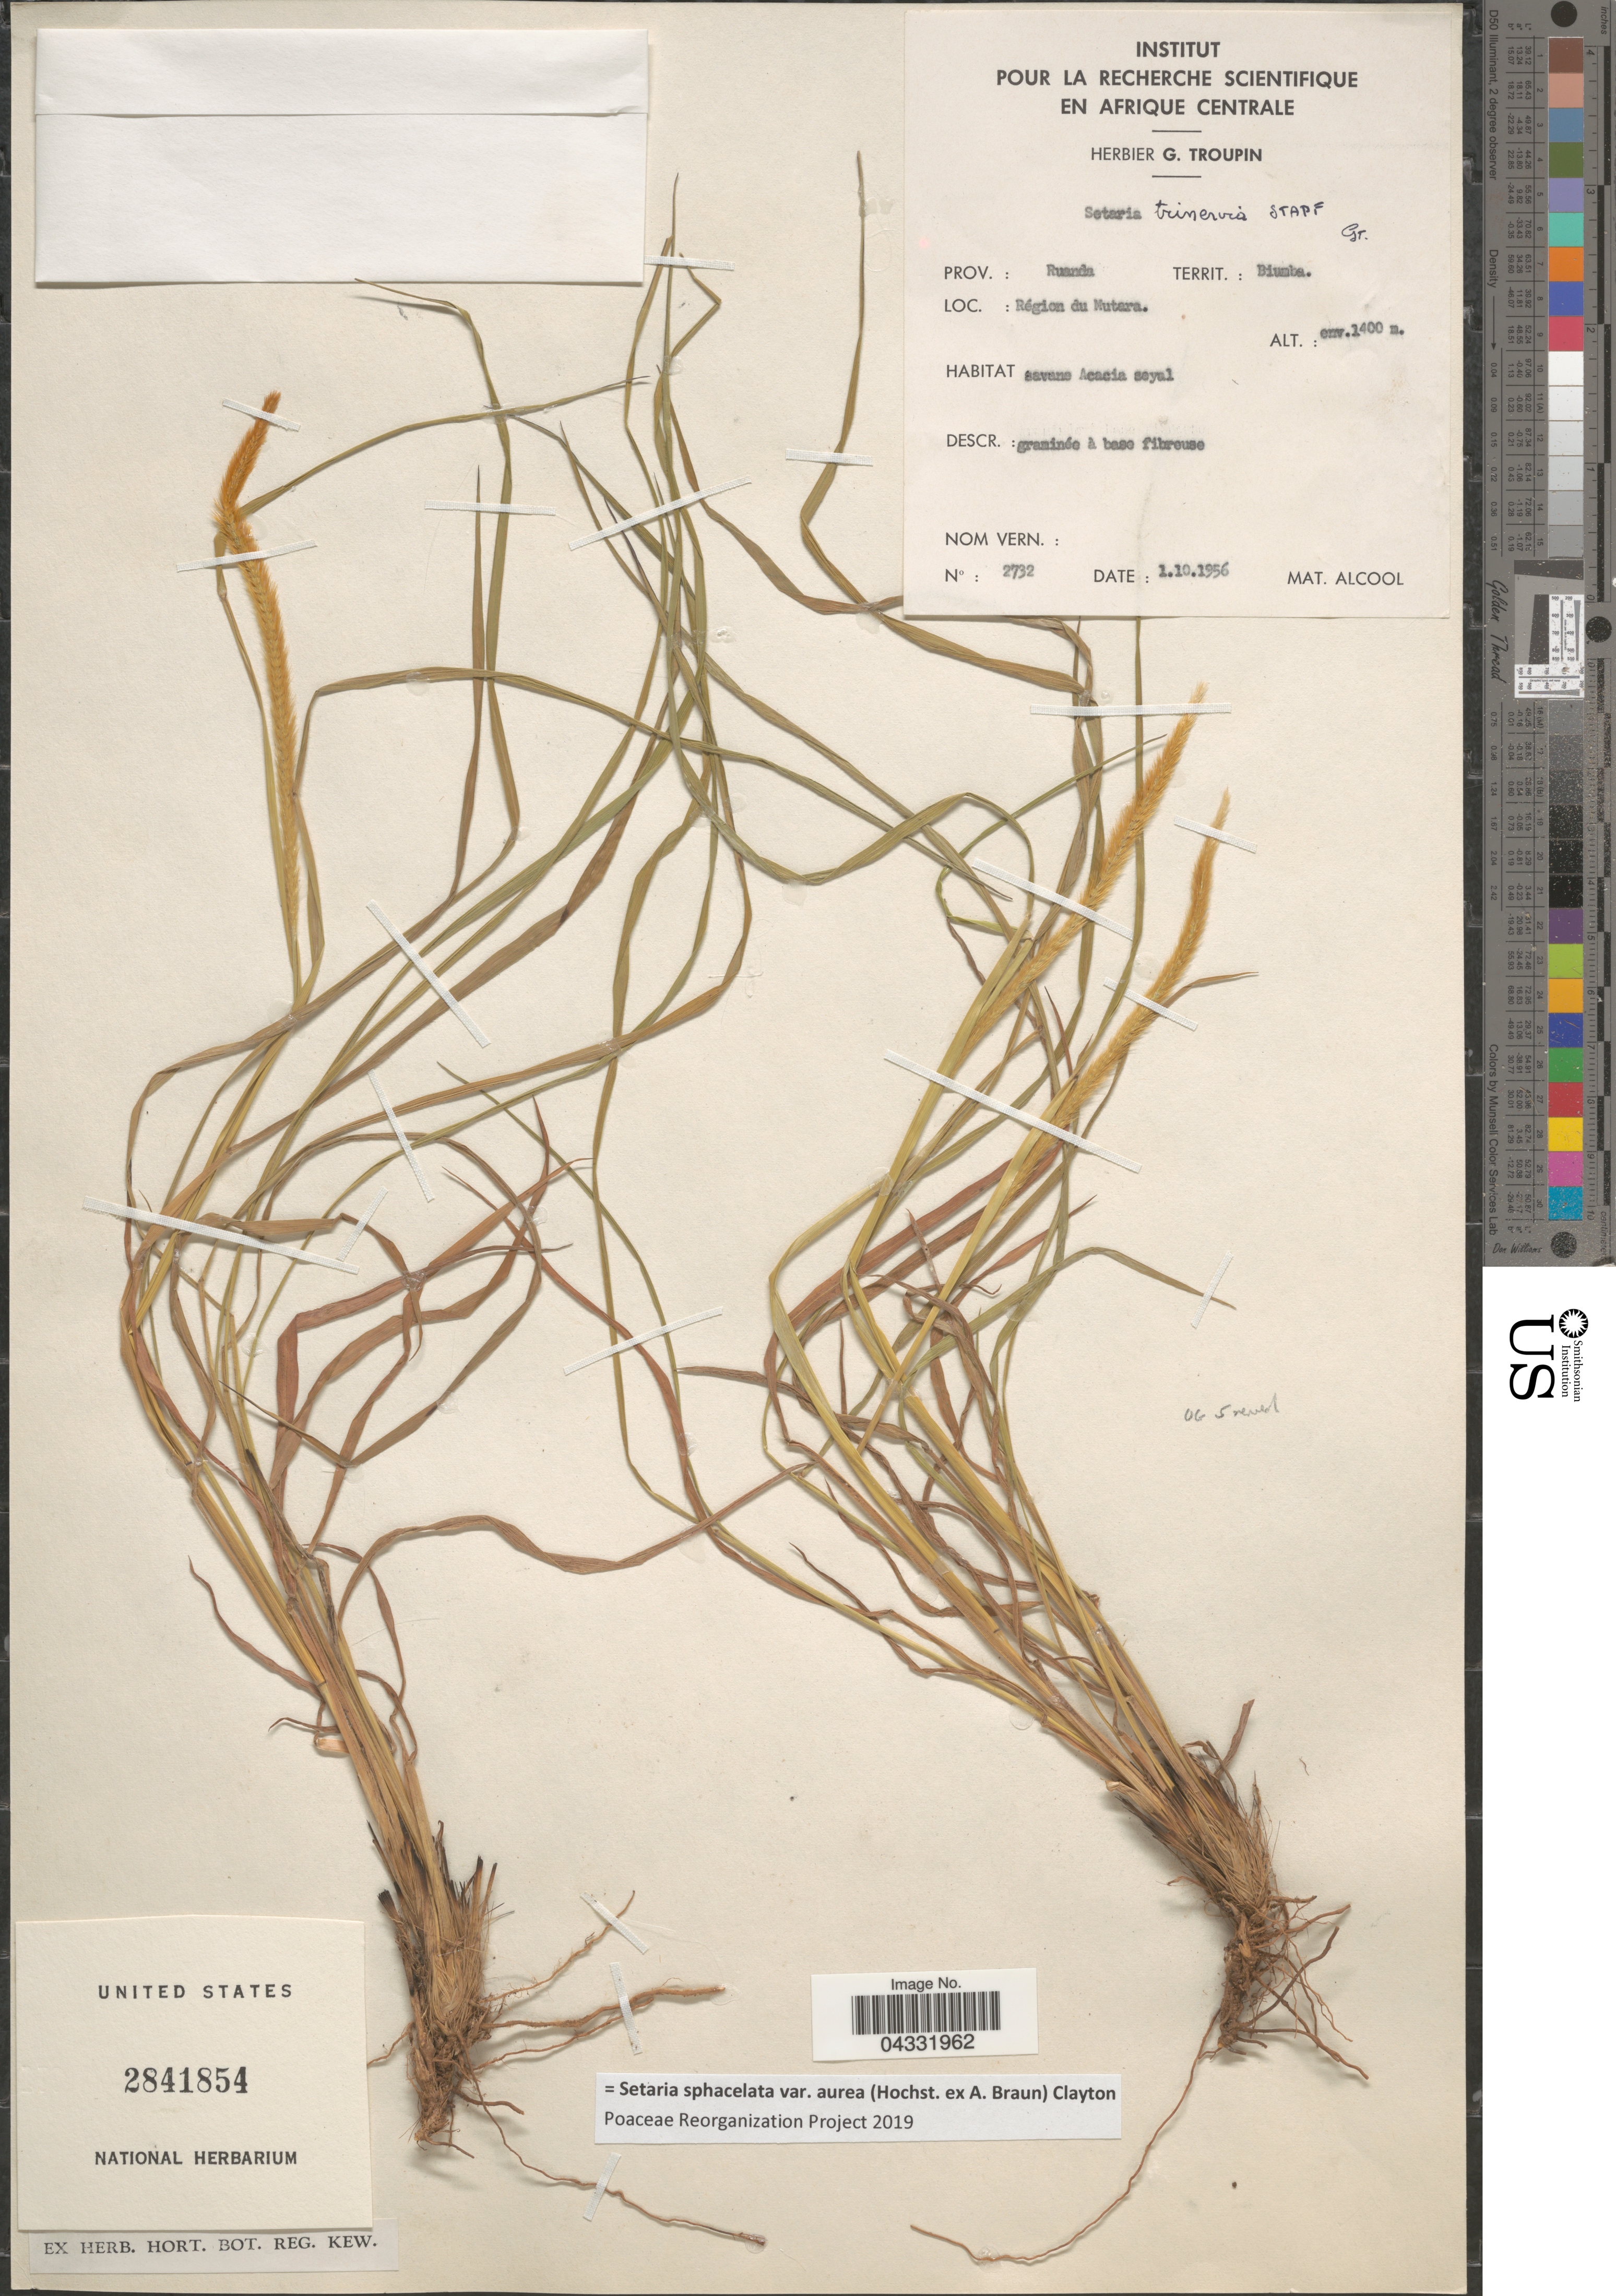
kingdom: Plantae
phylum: Tracheophyta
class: Liliopsida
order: Poales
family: Poaceae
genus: Setaria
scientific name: Setaria sphacelata var. aurea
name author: (Hochst. ex A. Braun) Clayton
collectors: ex herb. G. Troupin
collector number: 2732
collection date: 1956-10-01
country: Rwanda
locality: Prov.: Ruanda. Territ.: Biumba. Région du Mutara.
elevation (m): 1400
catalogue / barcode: US 2841854